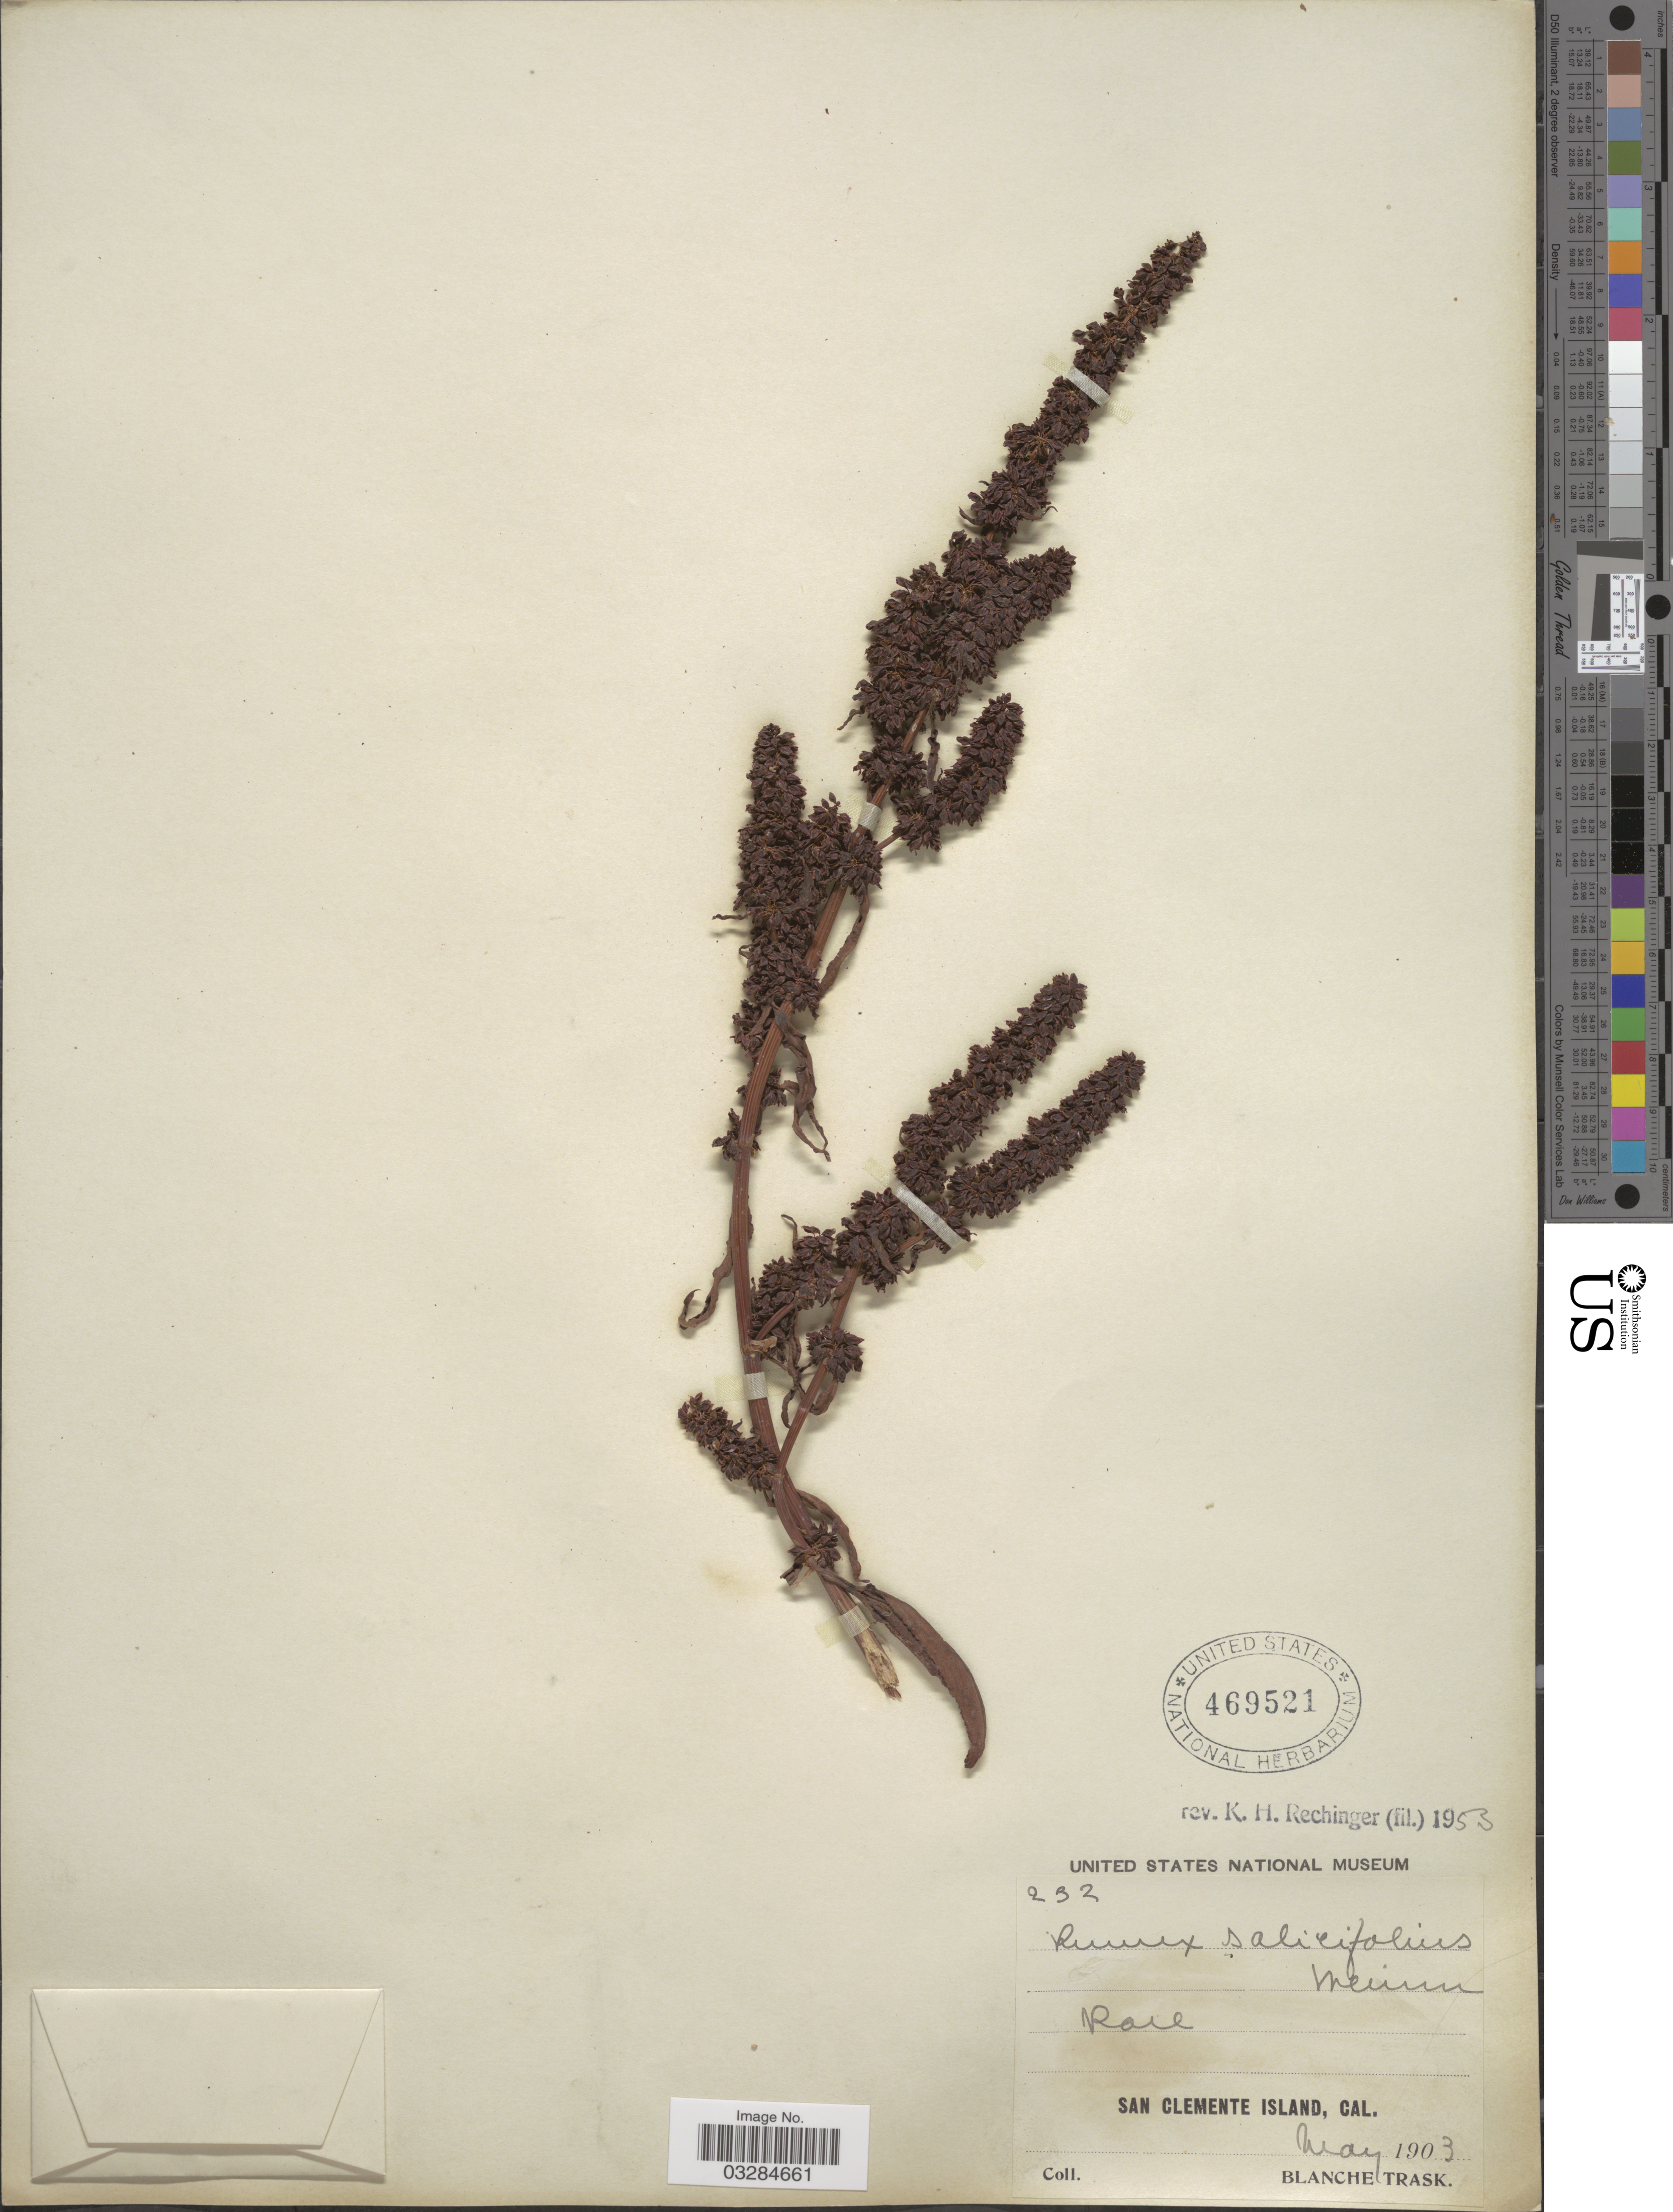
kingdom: Plantae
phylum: Tracheophyta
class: Magnoliopsida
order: Caryophyllales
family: Polygonaceae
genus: Rumex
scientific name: Rumex salicifolius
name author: Weinm.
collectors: B. Trask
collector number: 232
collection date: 1903-05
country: United States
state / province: California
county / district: Los Angeles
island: San Clemente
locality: San Clemente Island.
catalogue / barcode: US 469521